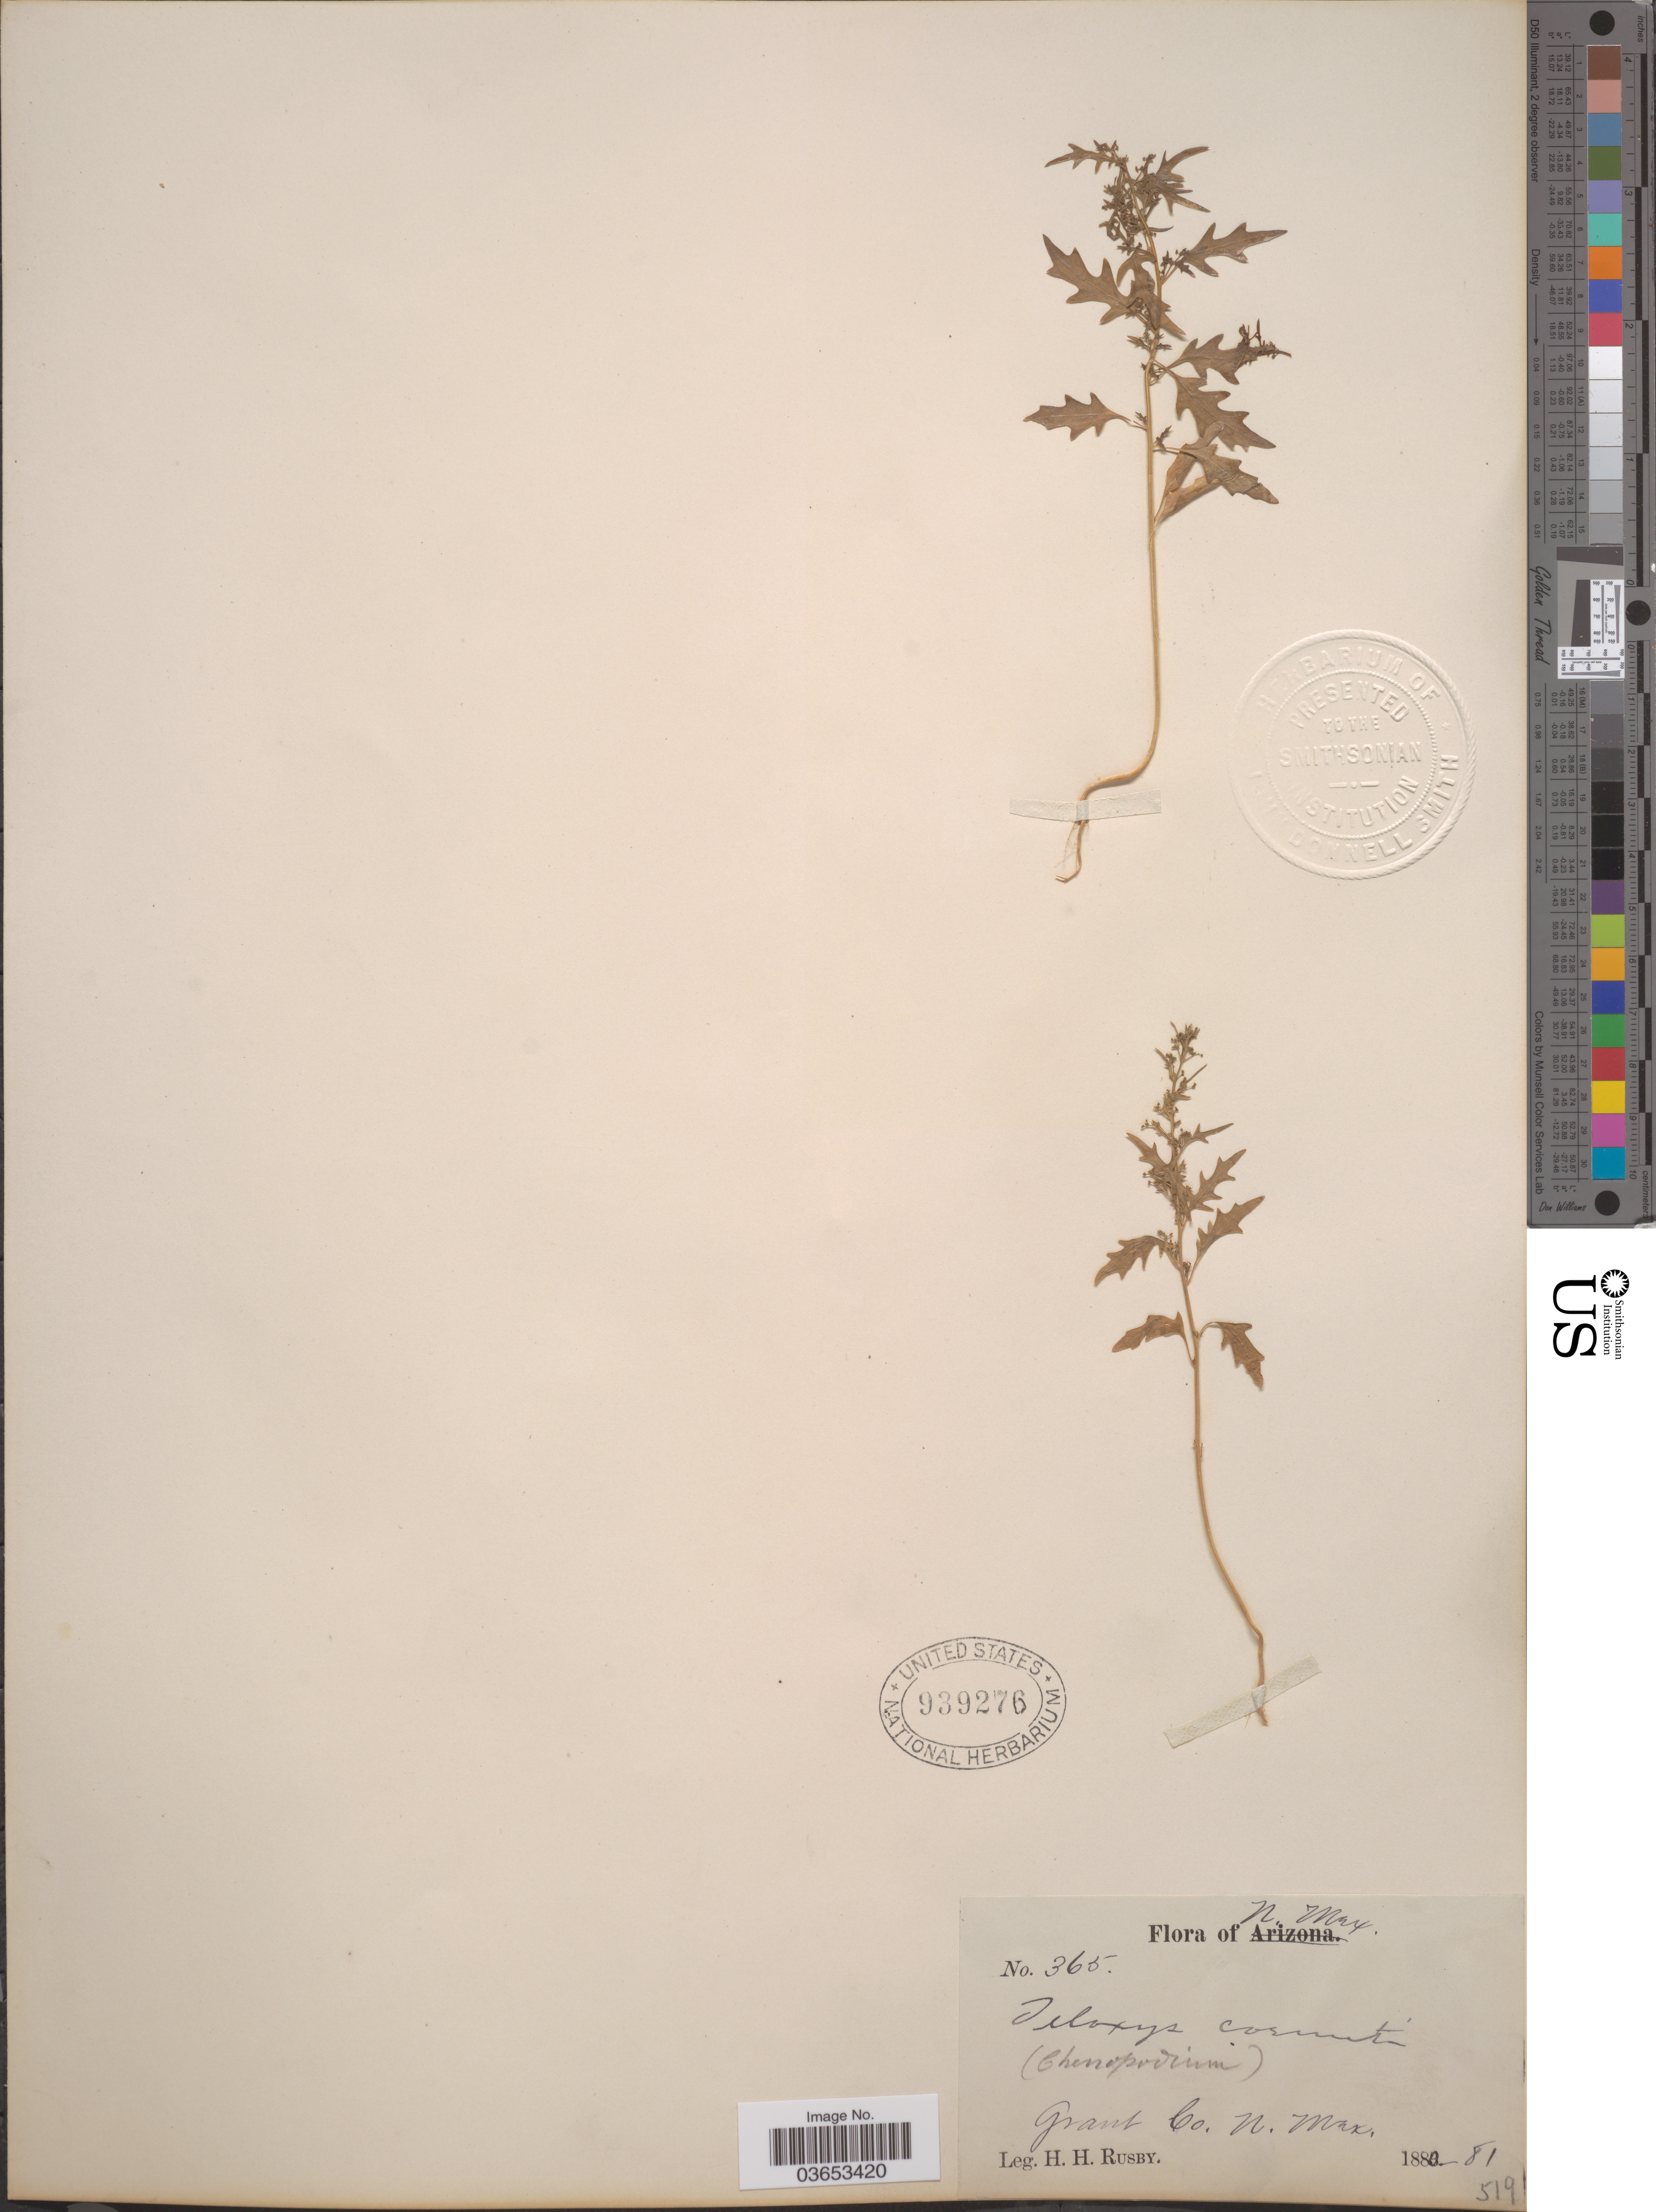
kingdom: Plantae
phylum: Tracheophyta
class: Magnoliopsida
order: Caryophyllales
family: Amaranthaceae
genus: Chenopodium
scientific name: Chenopodium incisum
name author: Poir.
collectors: H. H. Rusby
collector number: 365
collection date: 1880/1881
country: United States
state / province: New Mexico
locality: Grant Co.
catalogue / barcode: US 939276